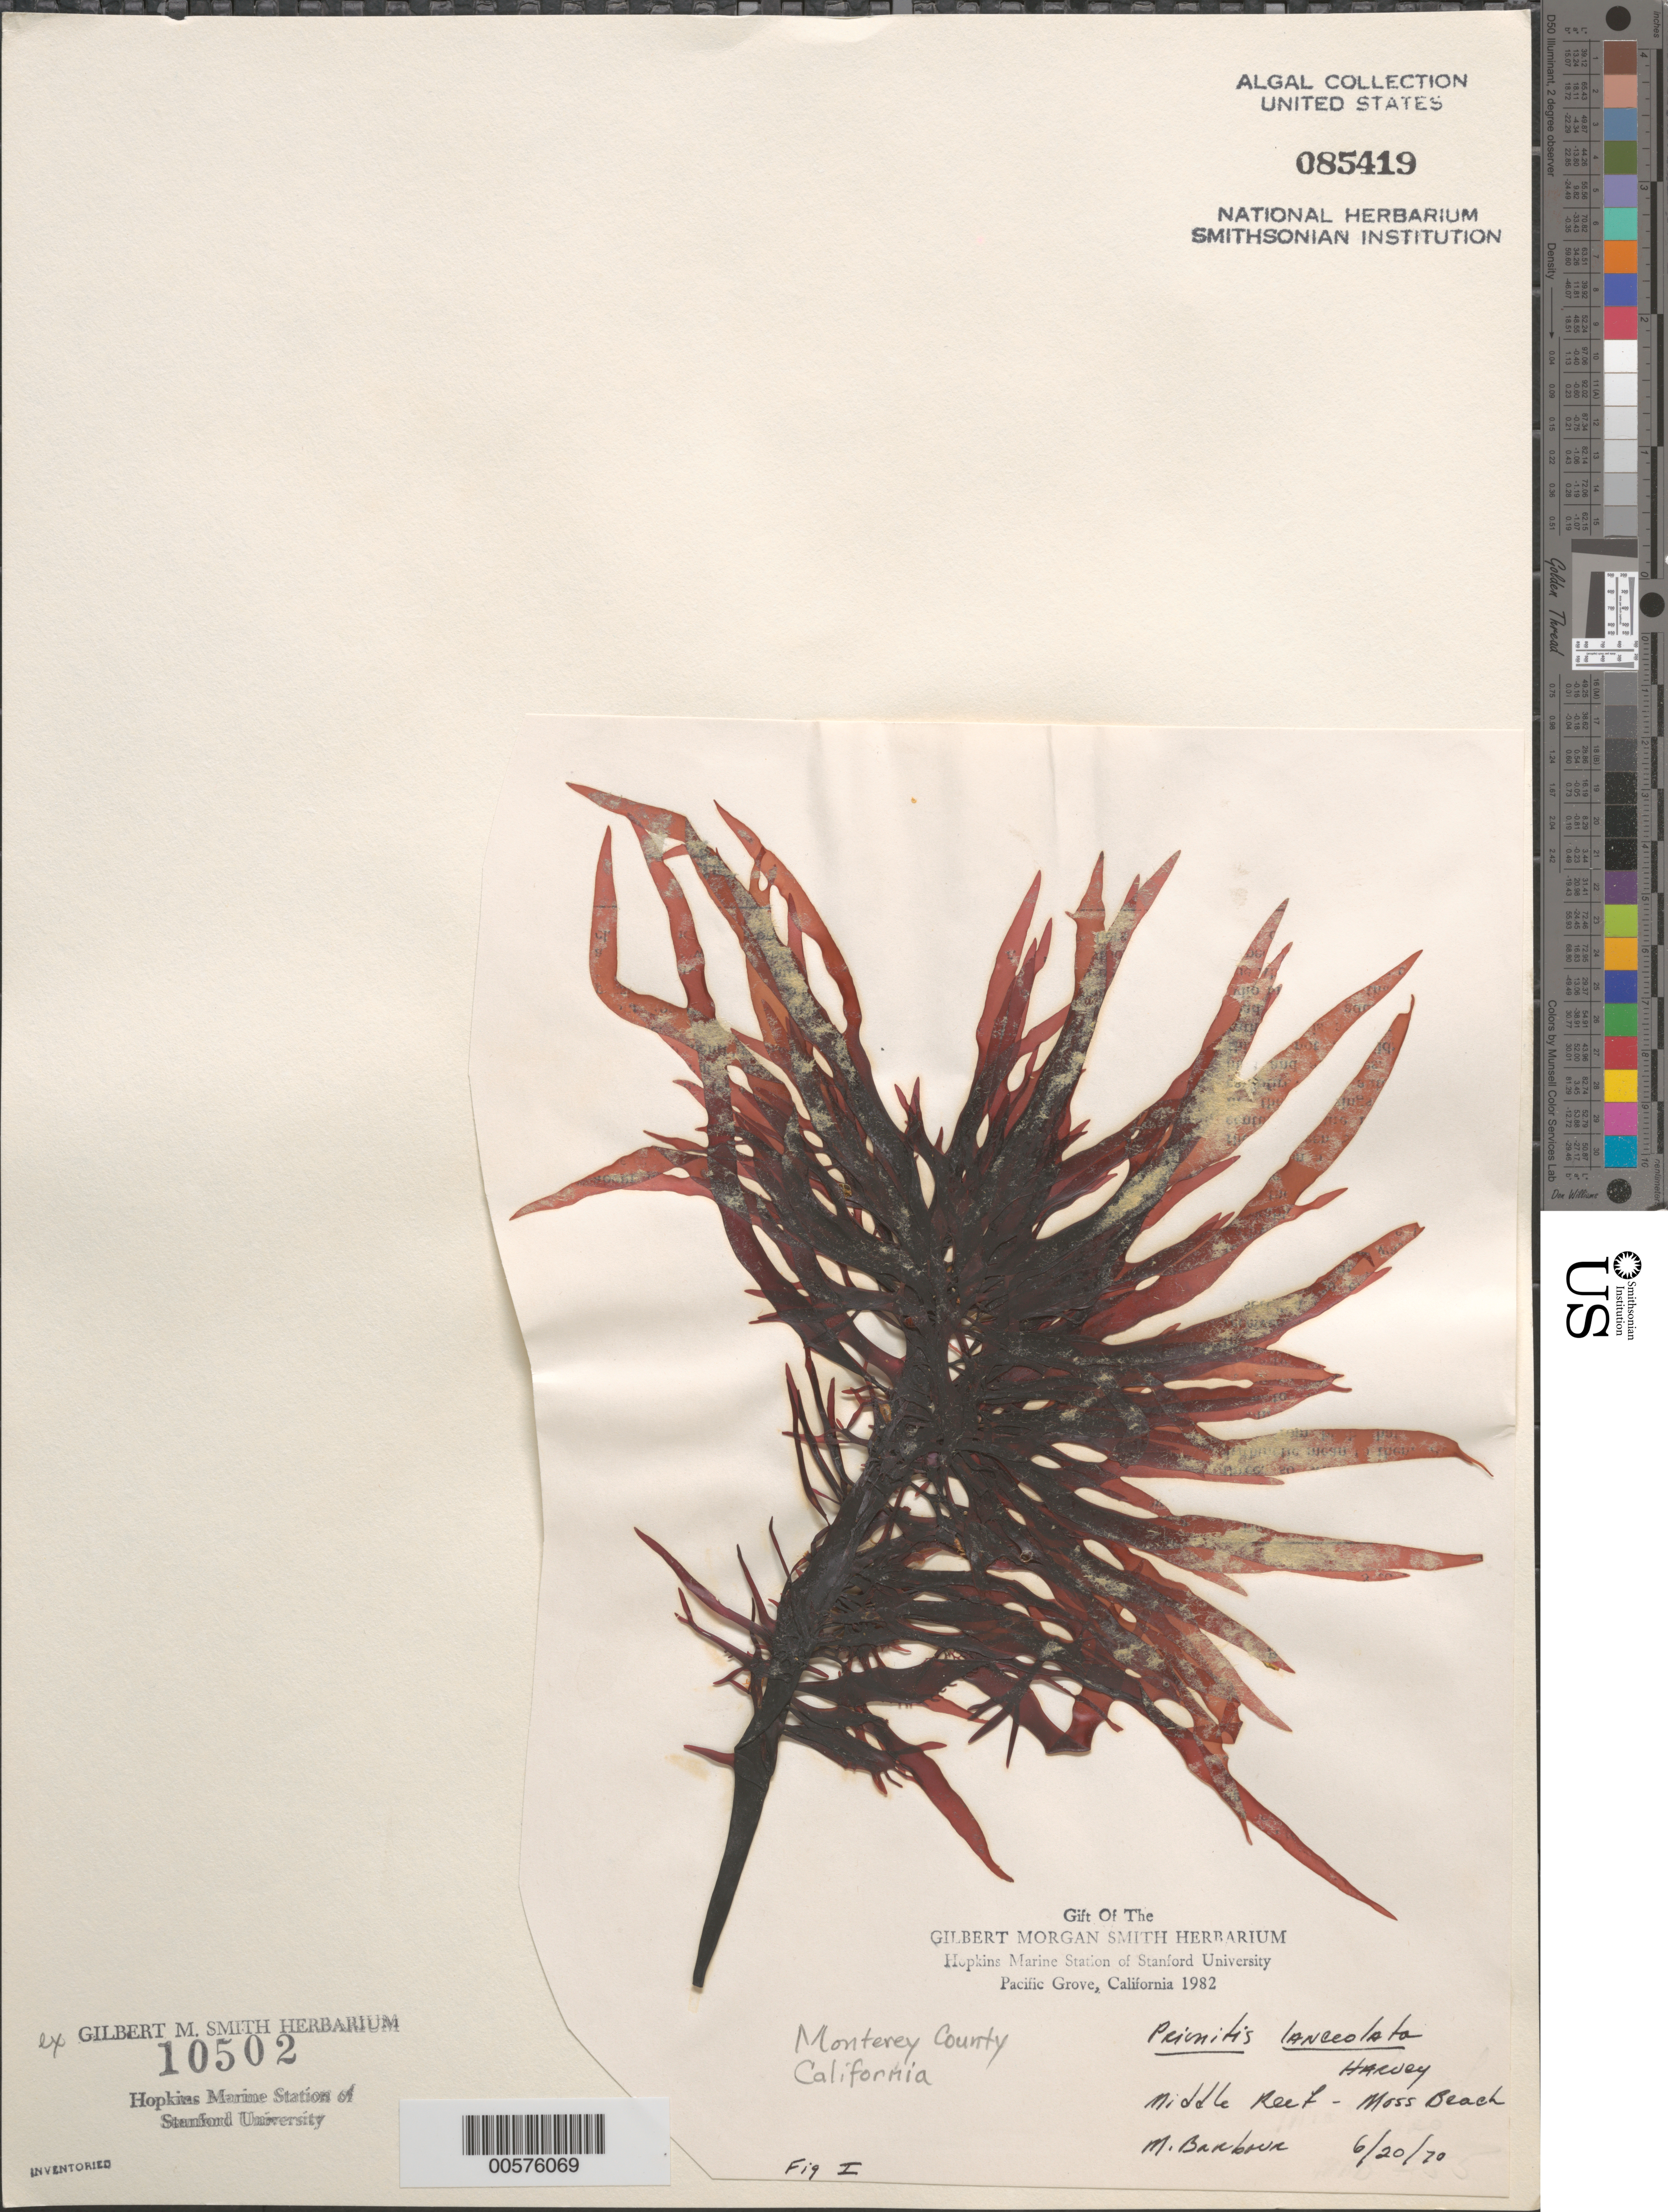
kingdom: Plantae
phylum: Rhodophyta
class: Florideophyceae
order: Cryptonemiales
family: Cryptonemiaceae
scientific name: Prionitis lanceolata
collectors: M. Barbour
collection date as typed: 20 Jun 1970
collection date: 1970-06-20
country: United States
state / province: California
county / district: Monterey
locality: Middle Reef of Moss Beach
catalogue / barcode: US 85419